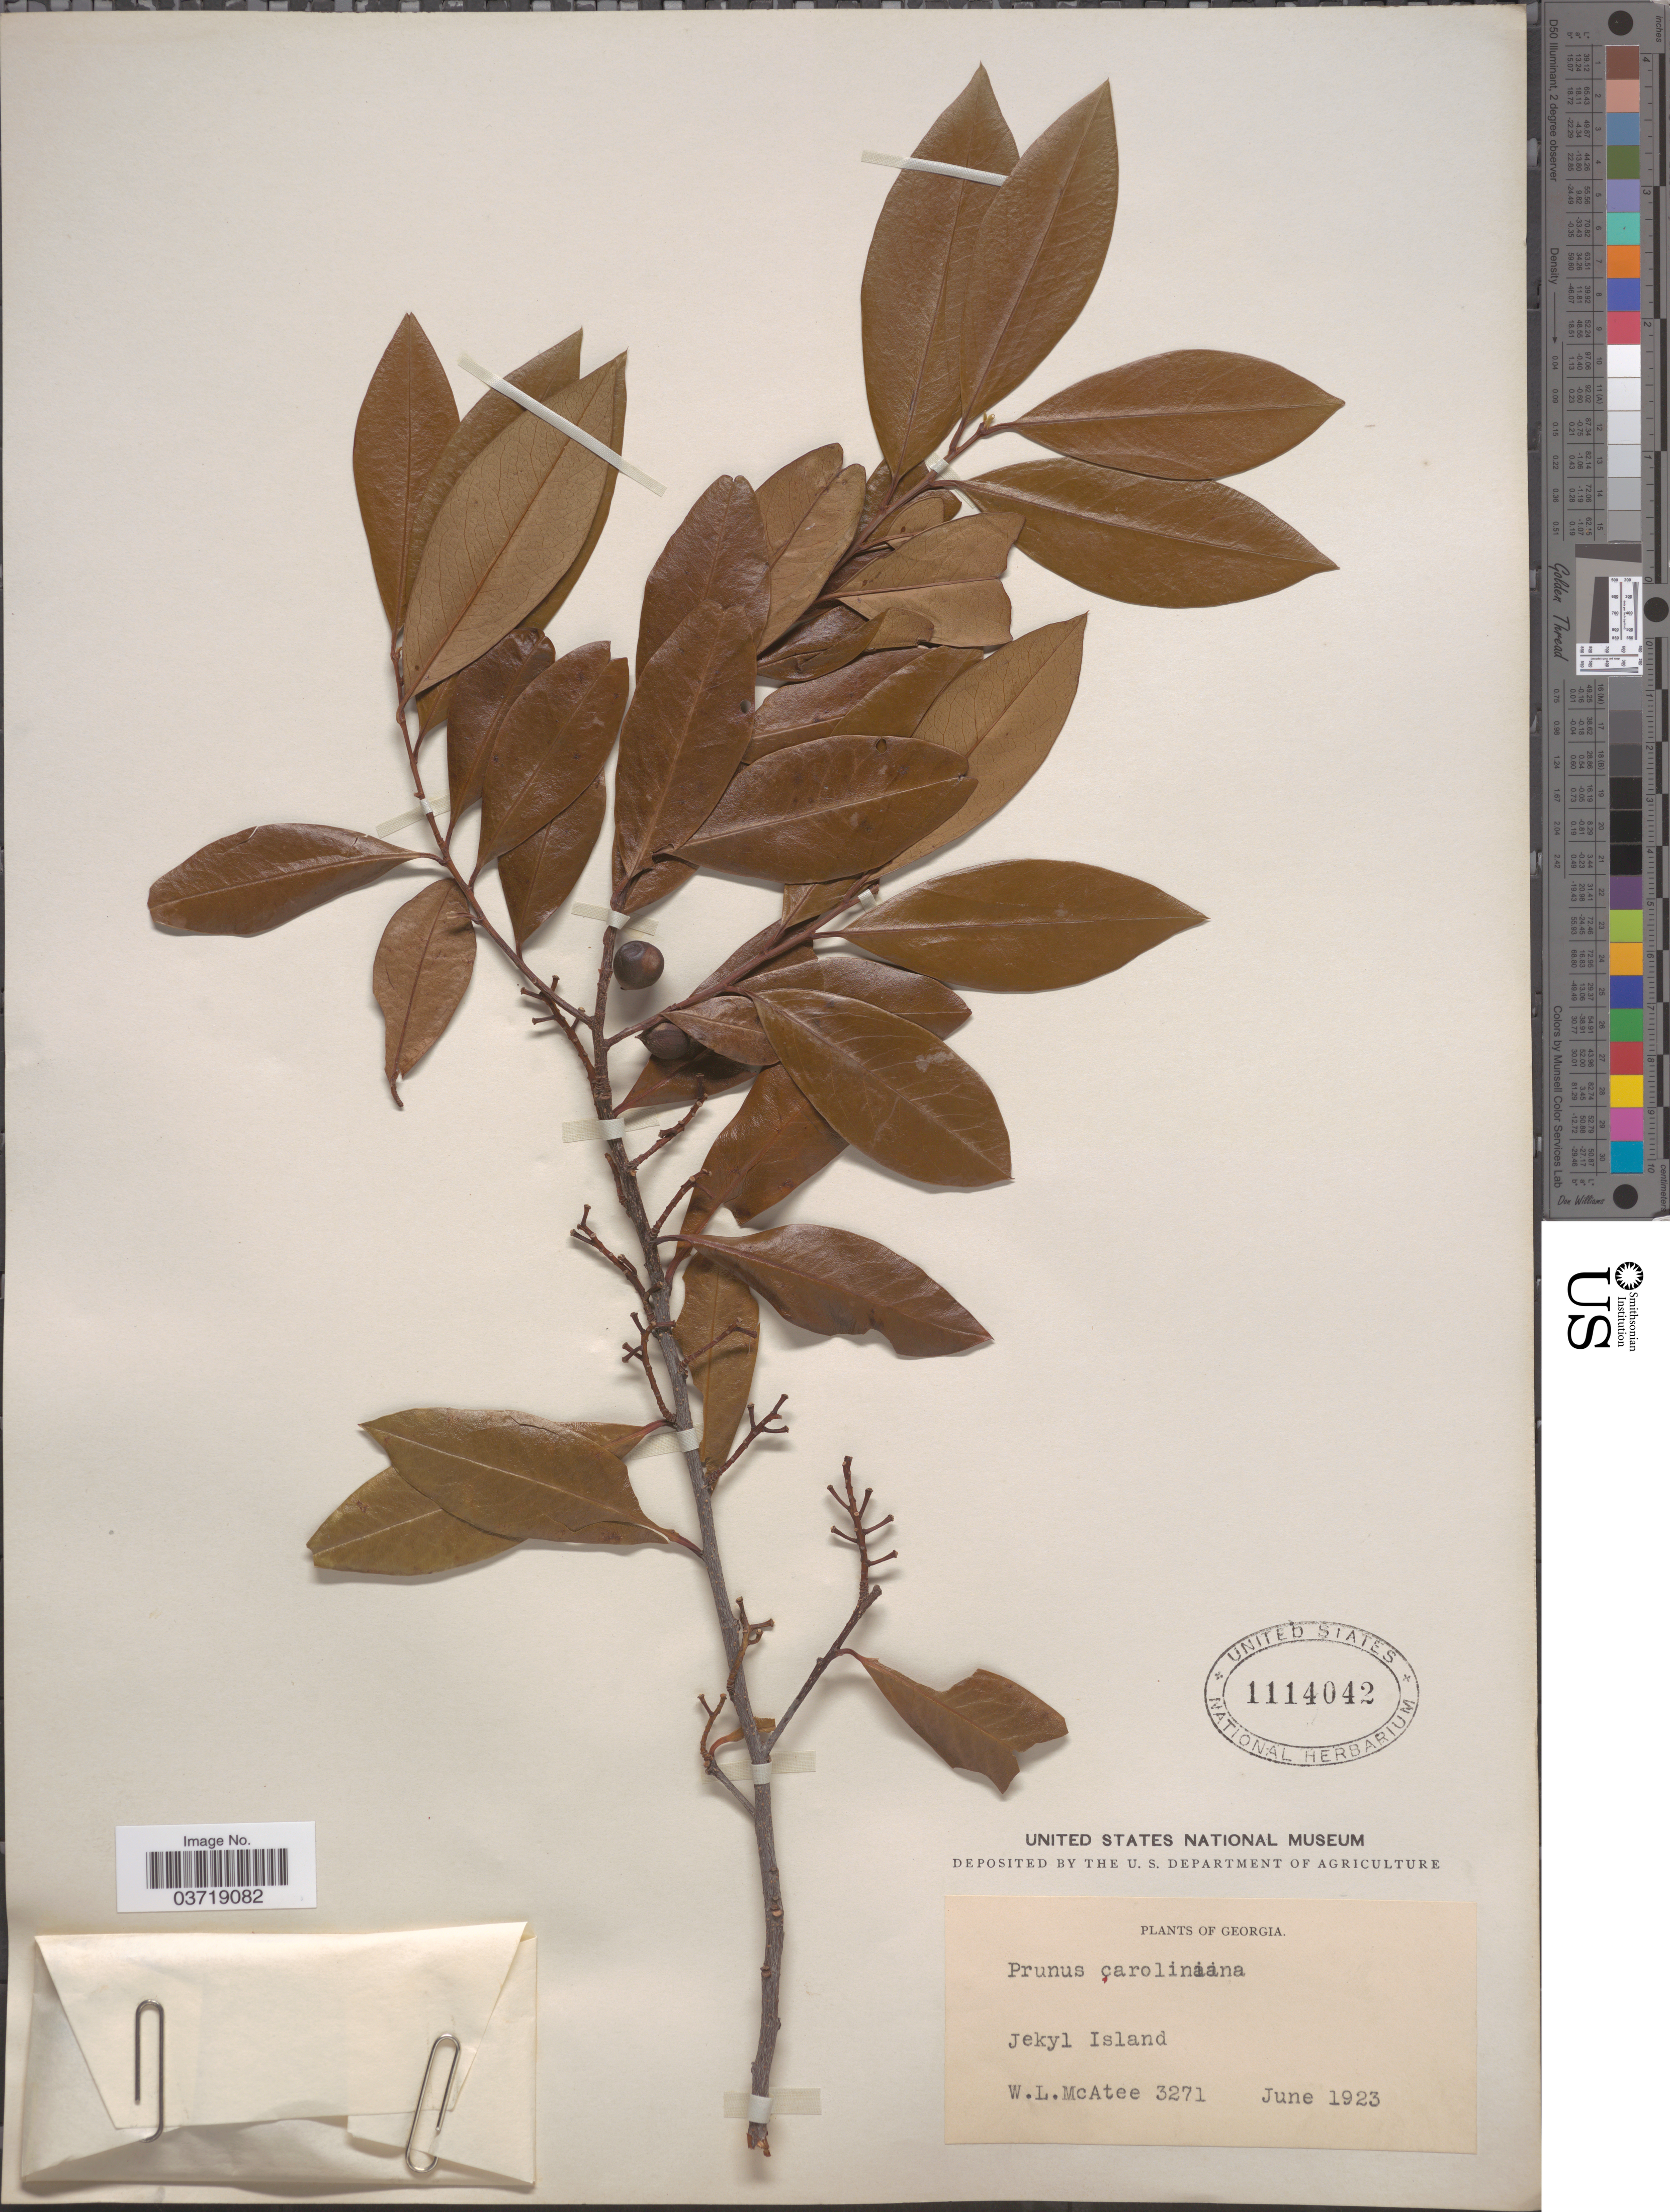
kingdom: Plantae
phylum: Tracheophyta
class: Magnoliopsida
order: Rosales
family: Rosaceae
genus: Prunus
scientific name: Prunus caroliniana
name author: (Mill.) Aiton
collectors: W. McAtee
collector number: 3271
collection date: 1923-06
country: United States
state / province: Georgia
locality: Jekyl Island.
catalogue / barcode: US 1114042